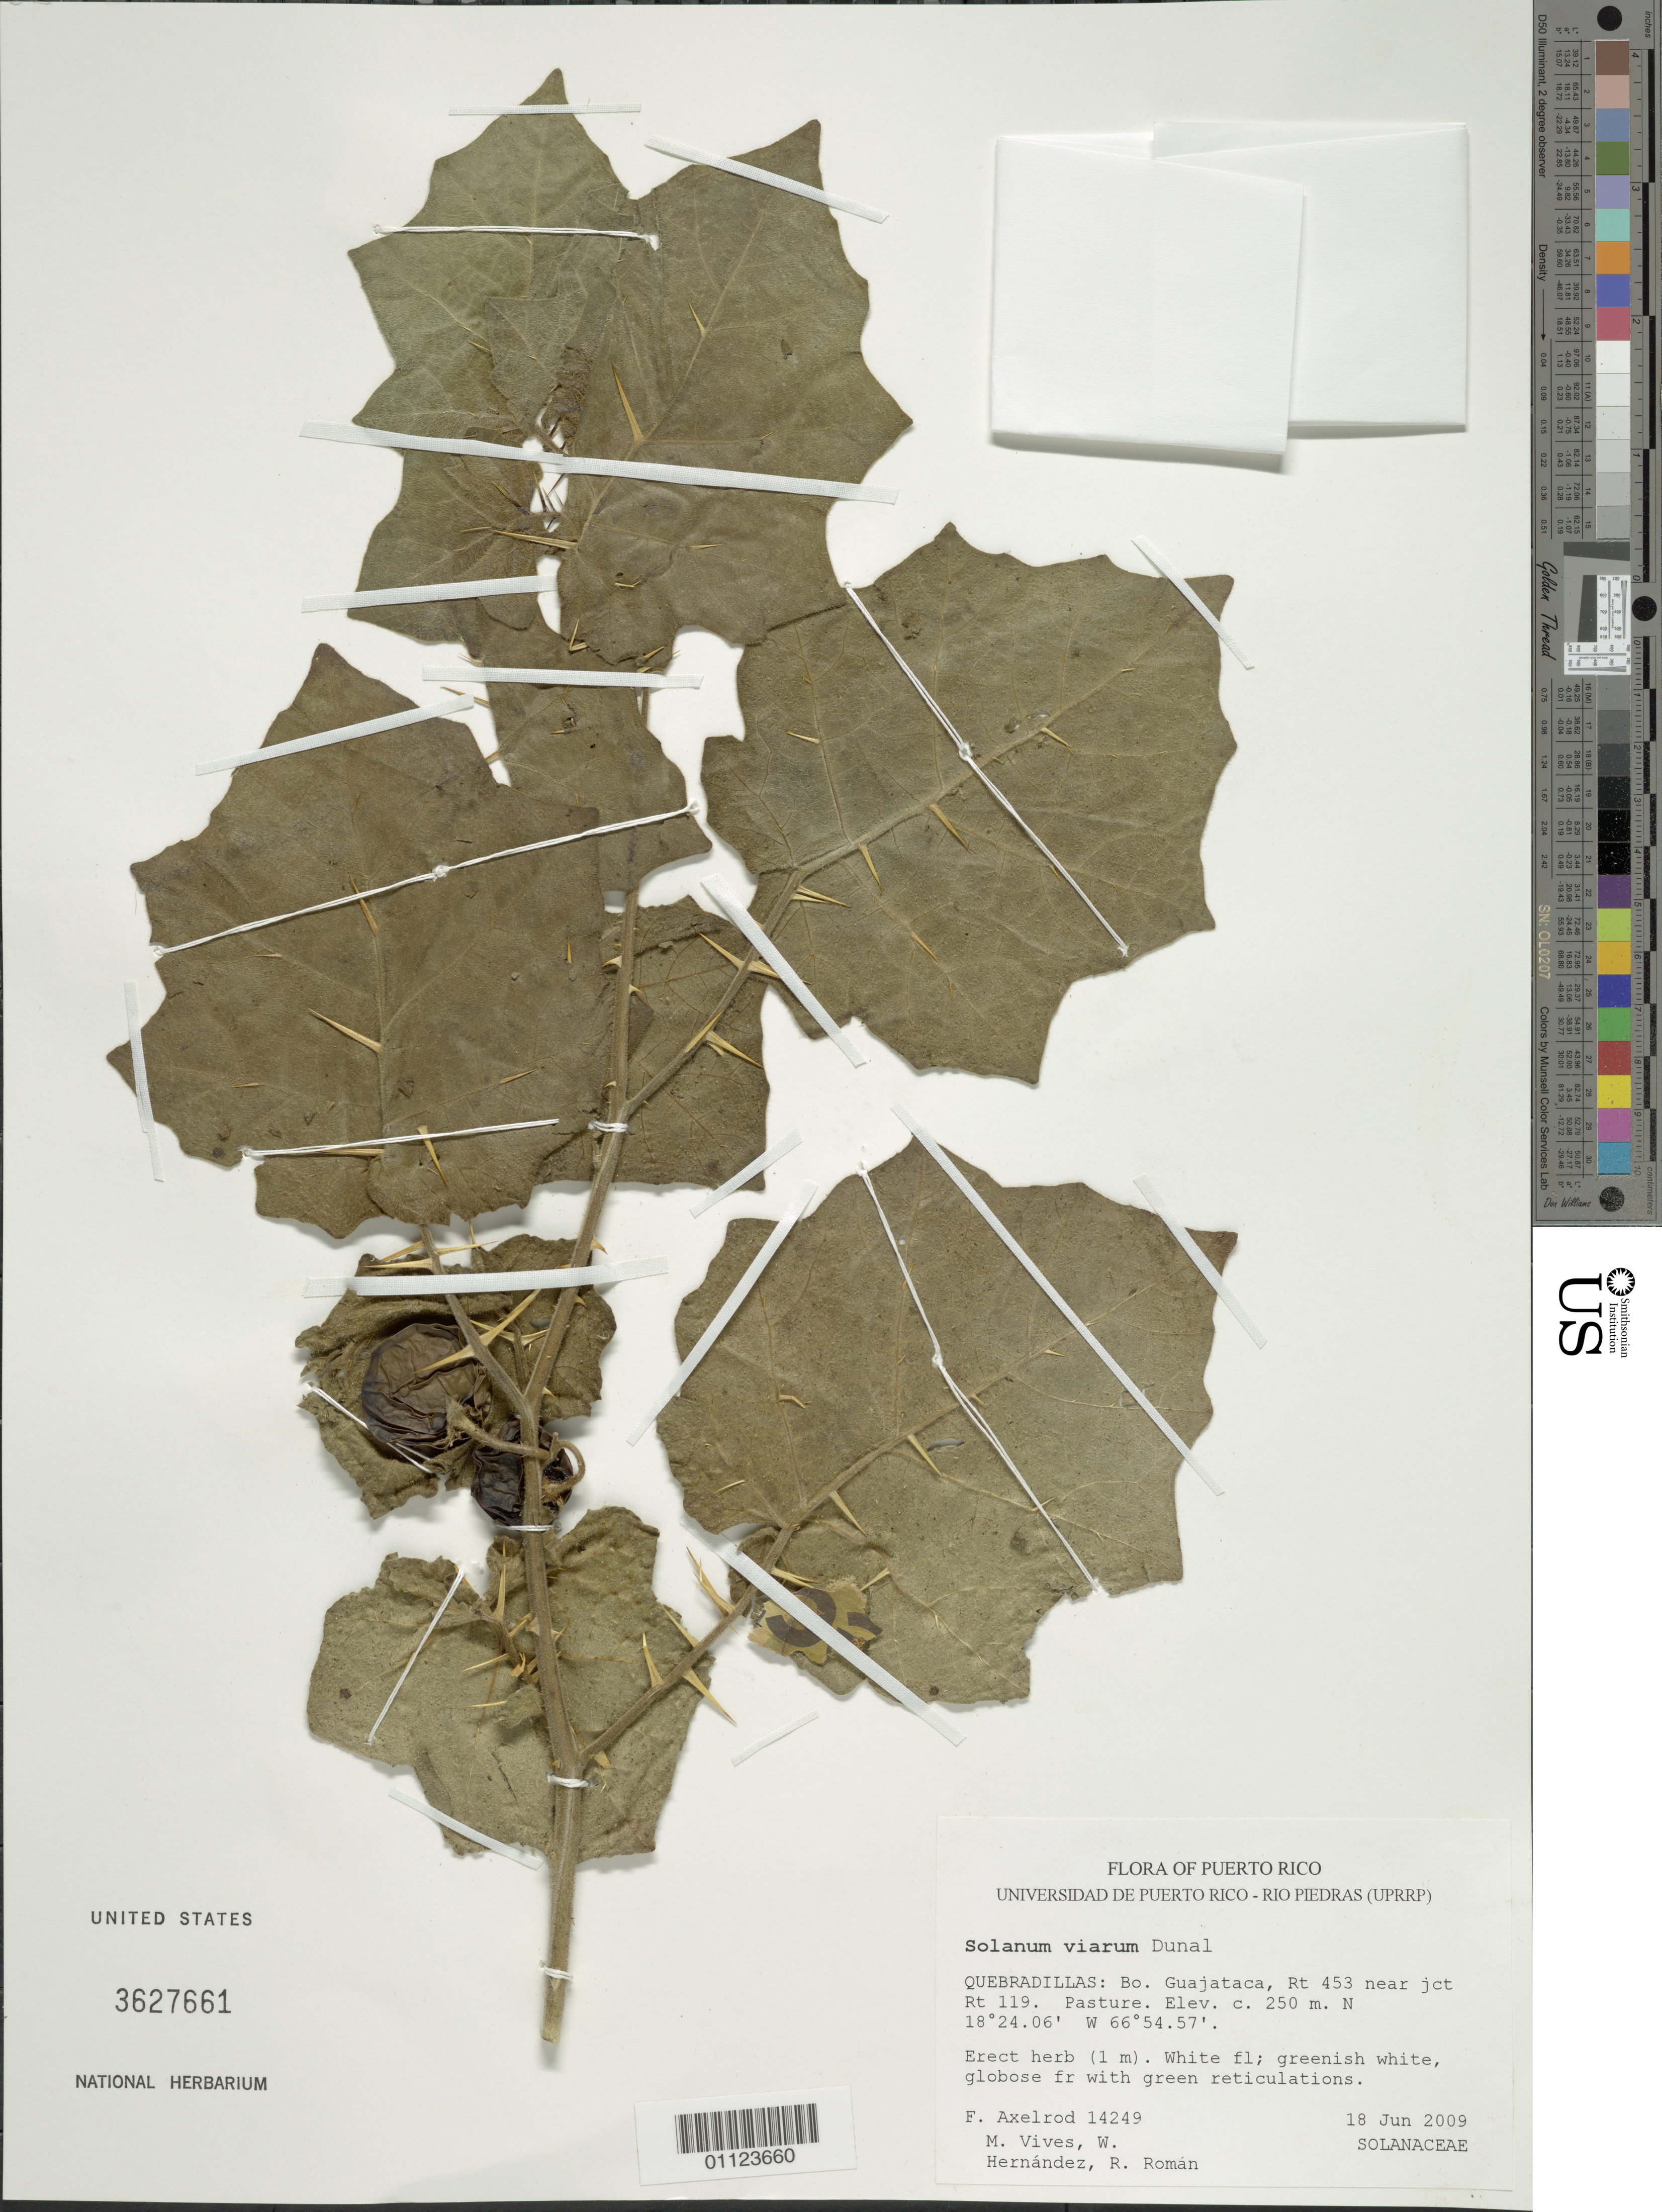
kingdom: Plantae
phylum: Tracheophyta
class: Magnoliopsida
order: Solanales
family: Solanaceae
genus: Solanum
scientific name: Solanum sp.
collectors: F. S. Axelrod, M. Vives, W. Hernández & R. Román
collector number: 14249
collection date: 2009-06-18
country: Puerto Rico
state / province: Quebradillas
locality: Bo. Guajataca, Rt. 453, near junction with Rt. 119.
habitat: Pasture.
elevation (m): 250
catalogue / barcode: US 3627661